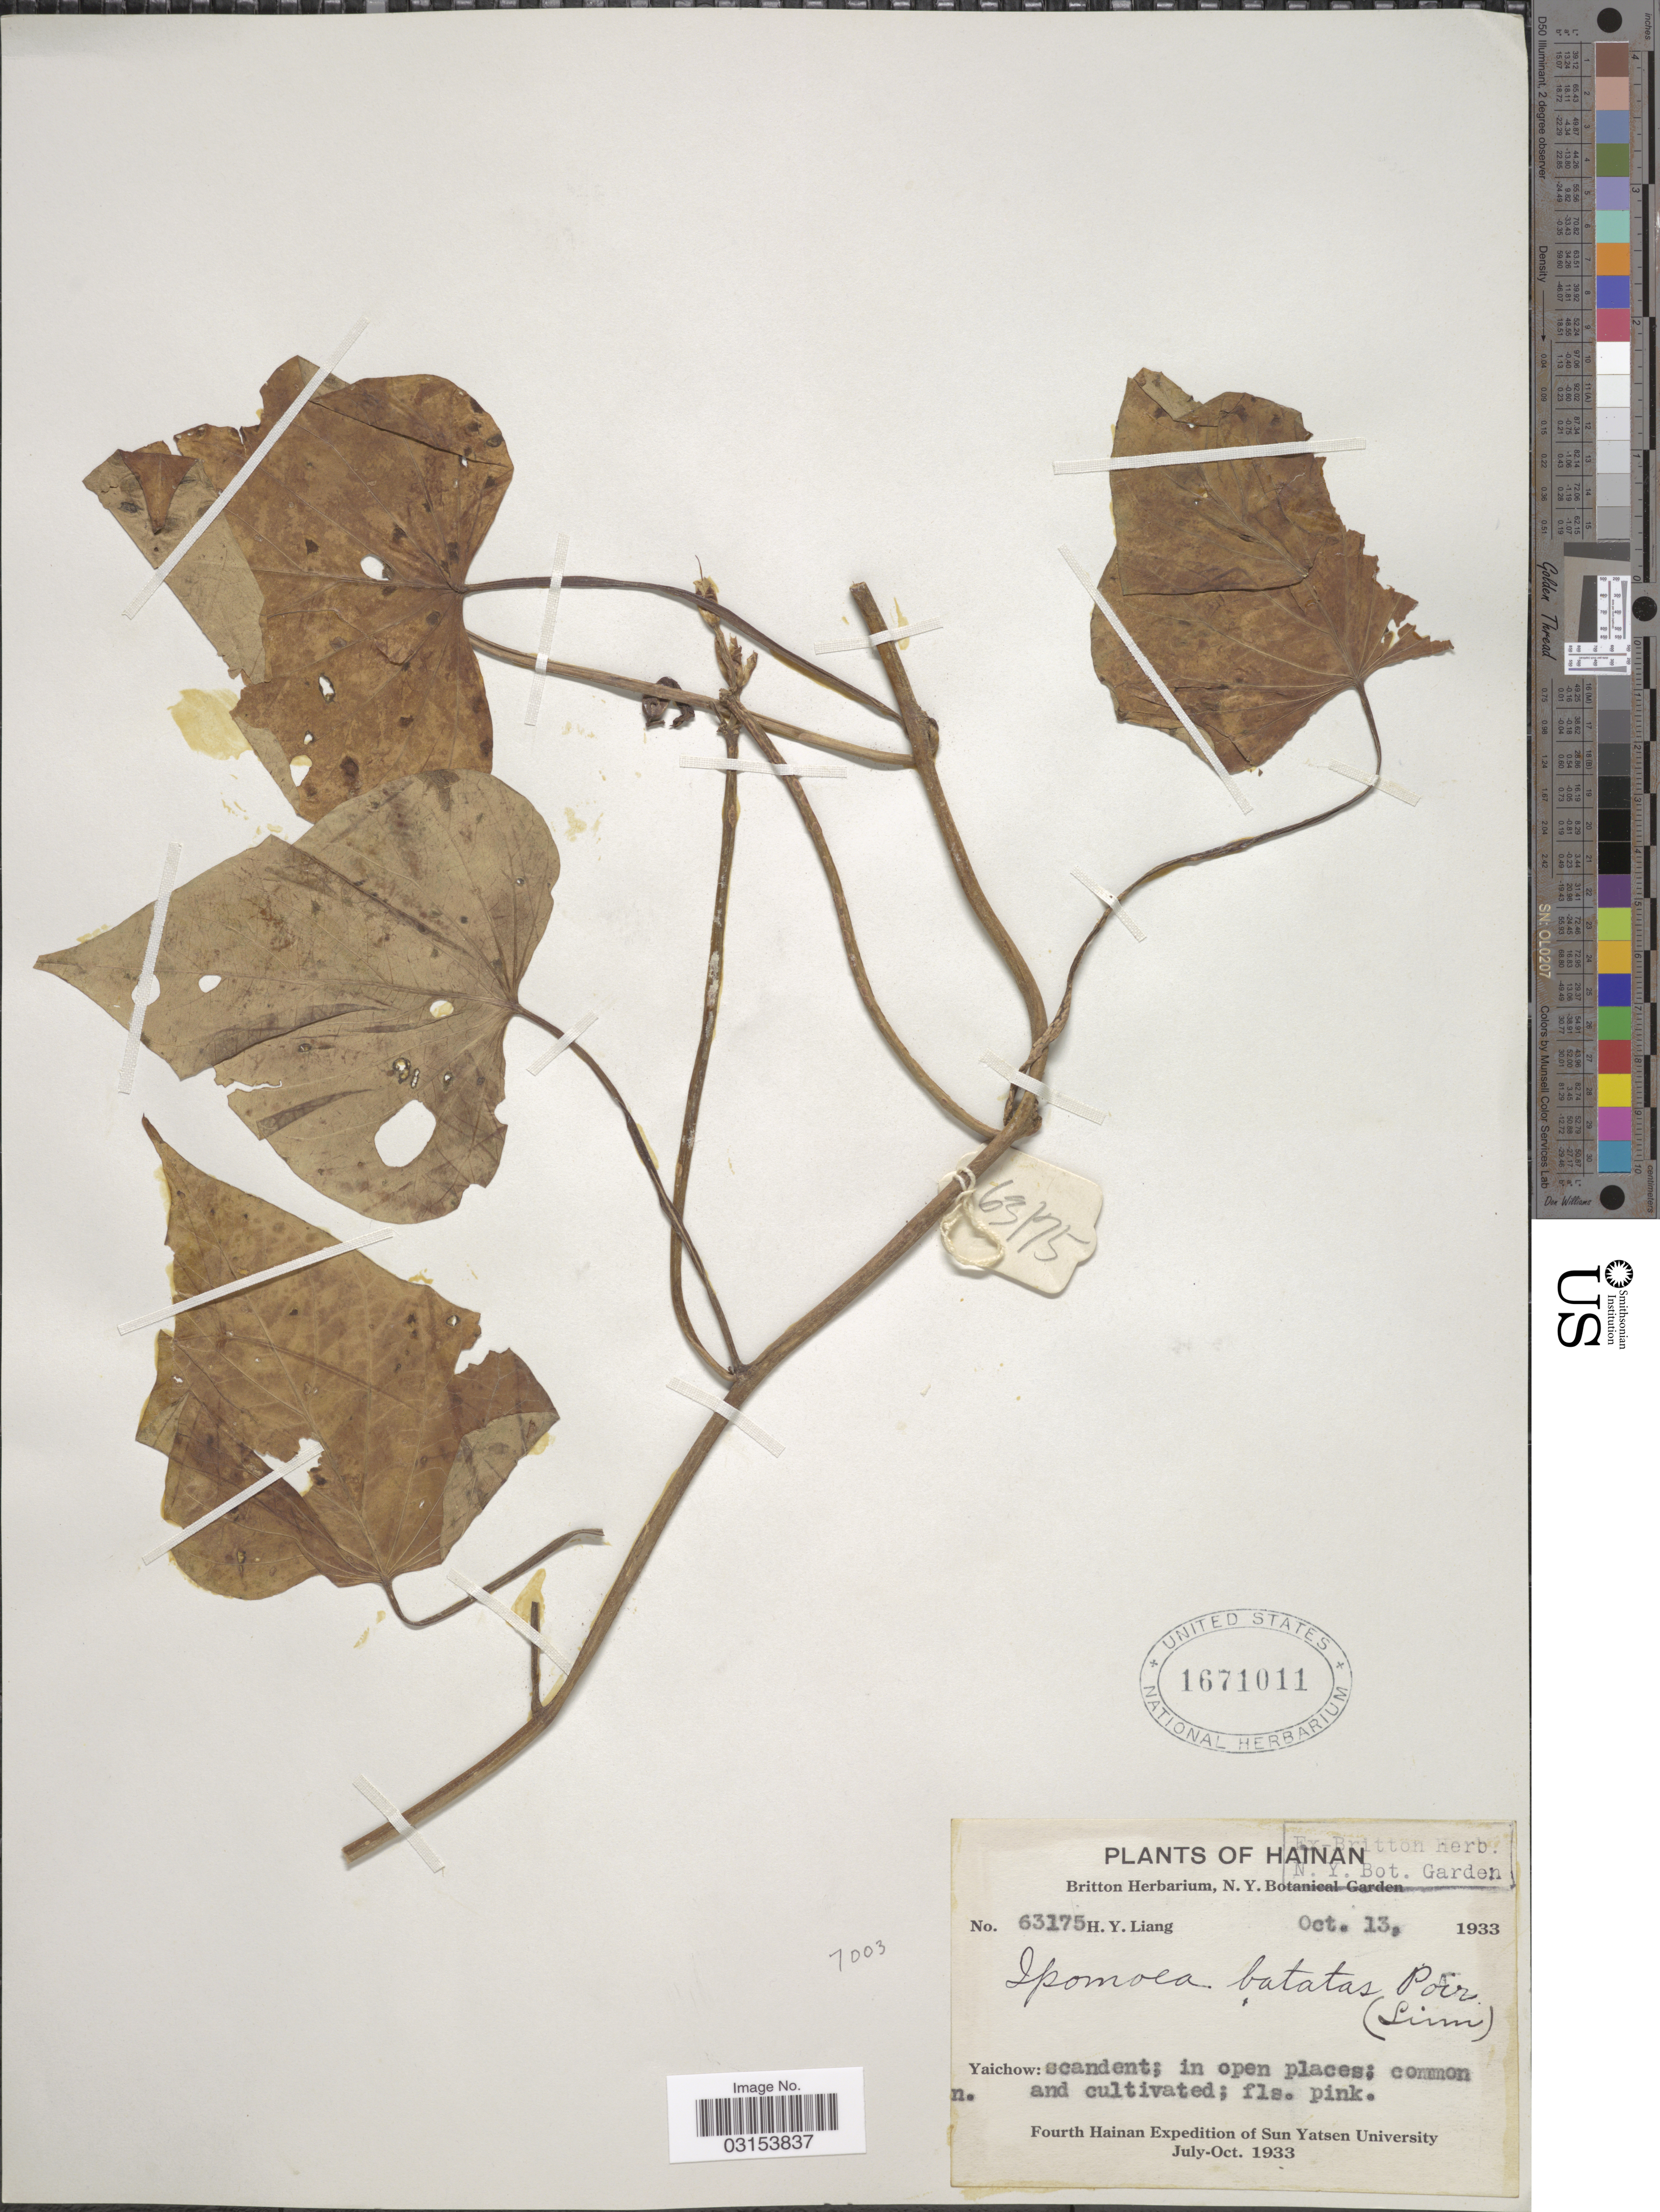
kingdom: Plantae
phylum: Tracheophyta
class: Magnoliopsida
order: Solanales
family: Convolvulaceae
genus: Ipomoea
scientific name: Ipomoea batatas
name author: (L.) Lam.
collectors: H. Y. Liang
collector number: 63175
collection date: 1933-10-13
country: China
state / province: Hainan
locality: Yaichow.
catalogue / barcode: US 1671011